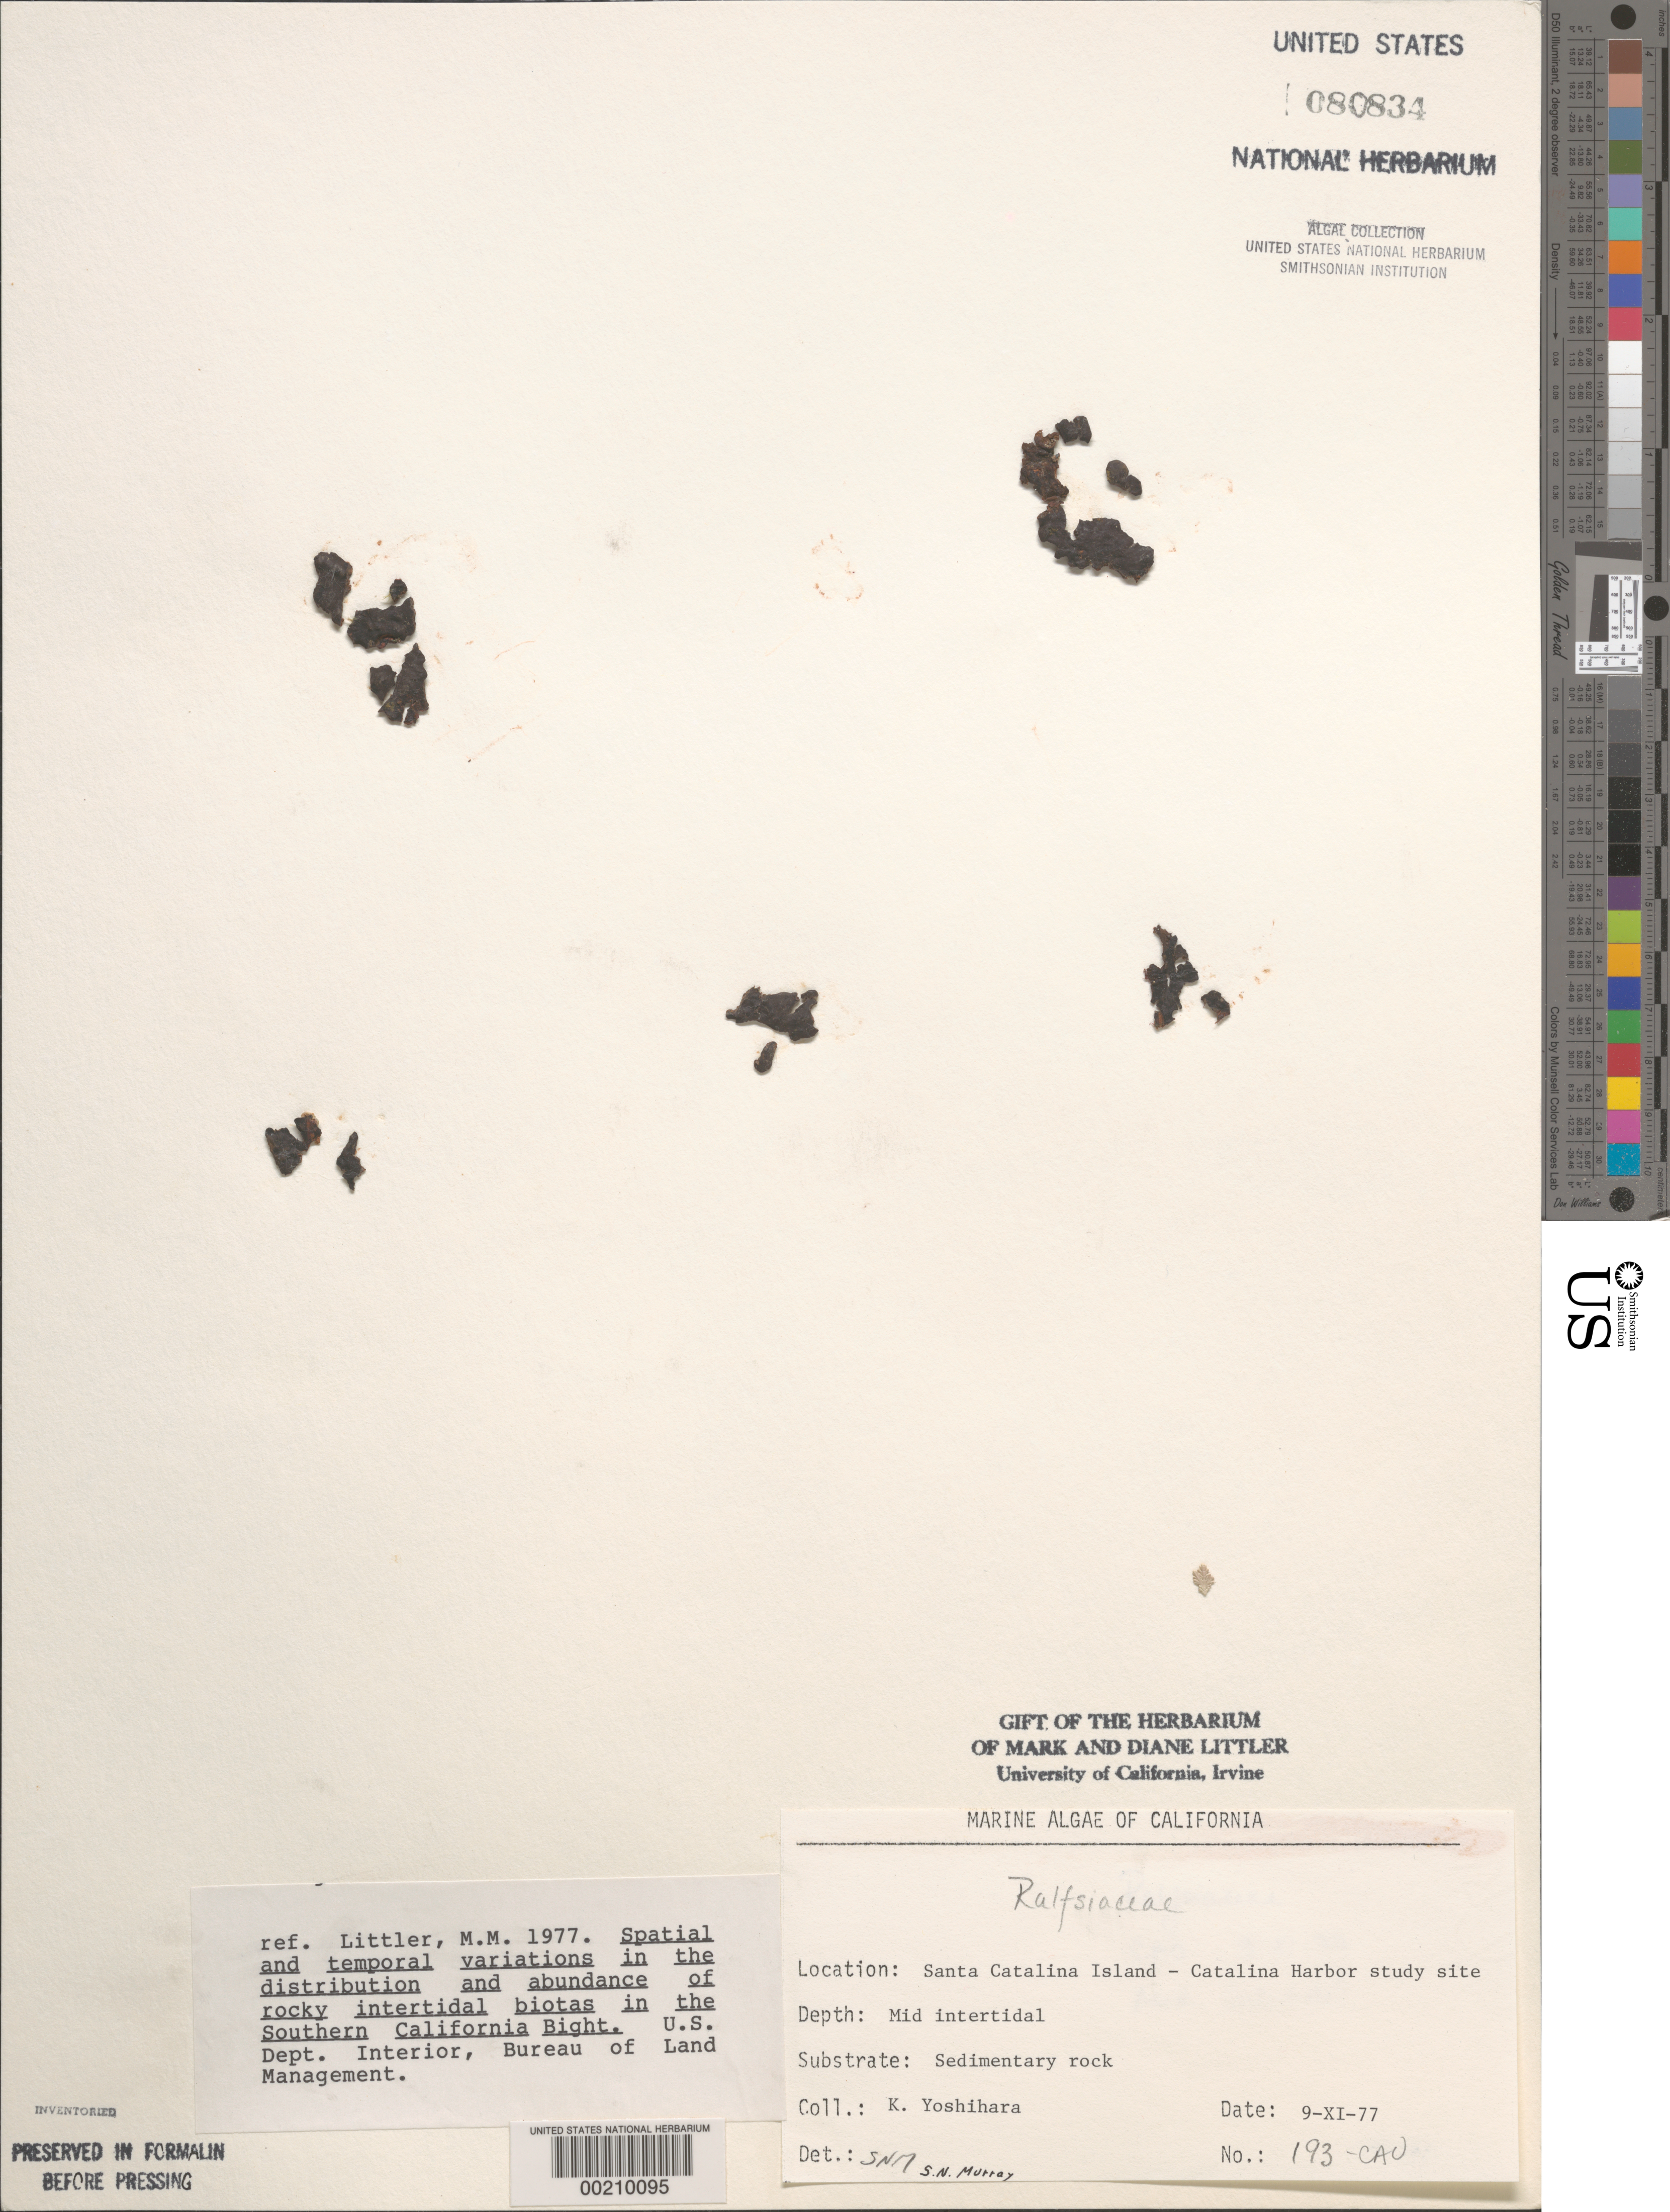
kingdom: Chromista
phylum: Ochrophyta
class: Phaeophyceae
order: Ralfsiales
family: Ralfsiaceae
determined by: Murray, S. N.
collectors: K. Yoshihara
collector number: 193-cao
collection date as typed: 09 Nov 1977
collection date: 1977-11-09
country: United States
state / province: California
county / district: Los Angeles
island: Santa Catalina Island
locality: West side of Catalina Harbor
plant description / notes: BLM-SOCALBIGHT Rocky Intertidal Survey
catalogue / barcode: US 80834